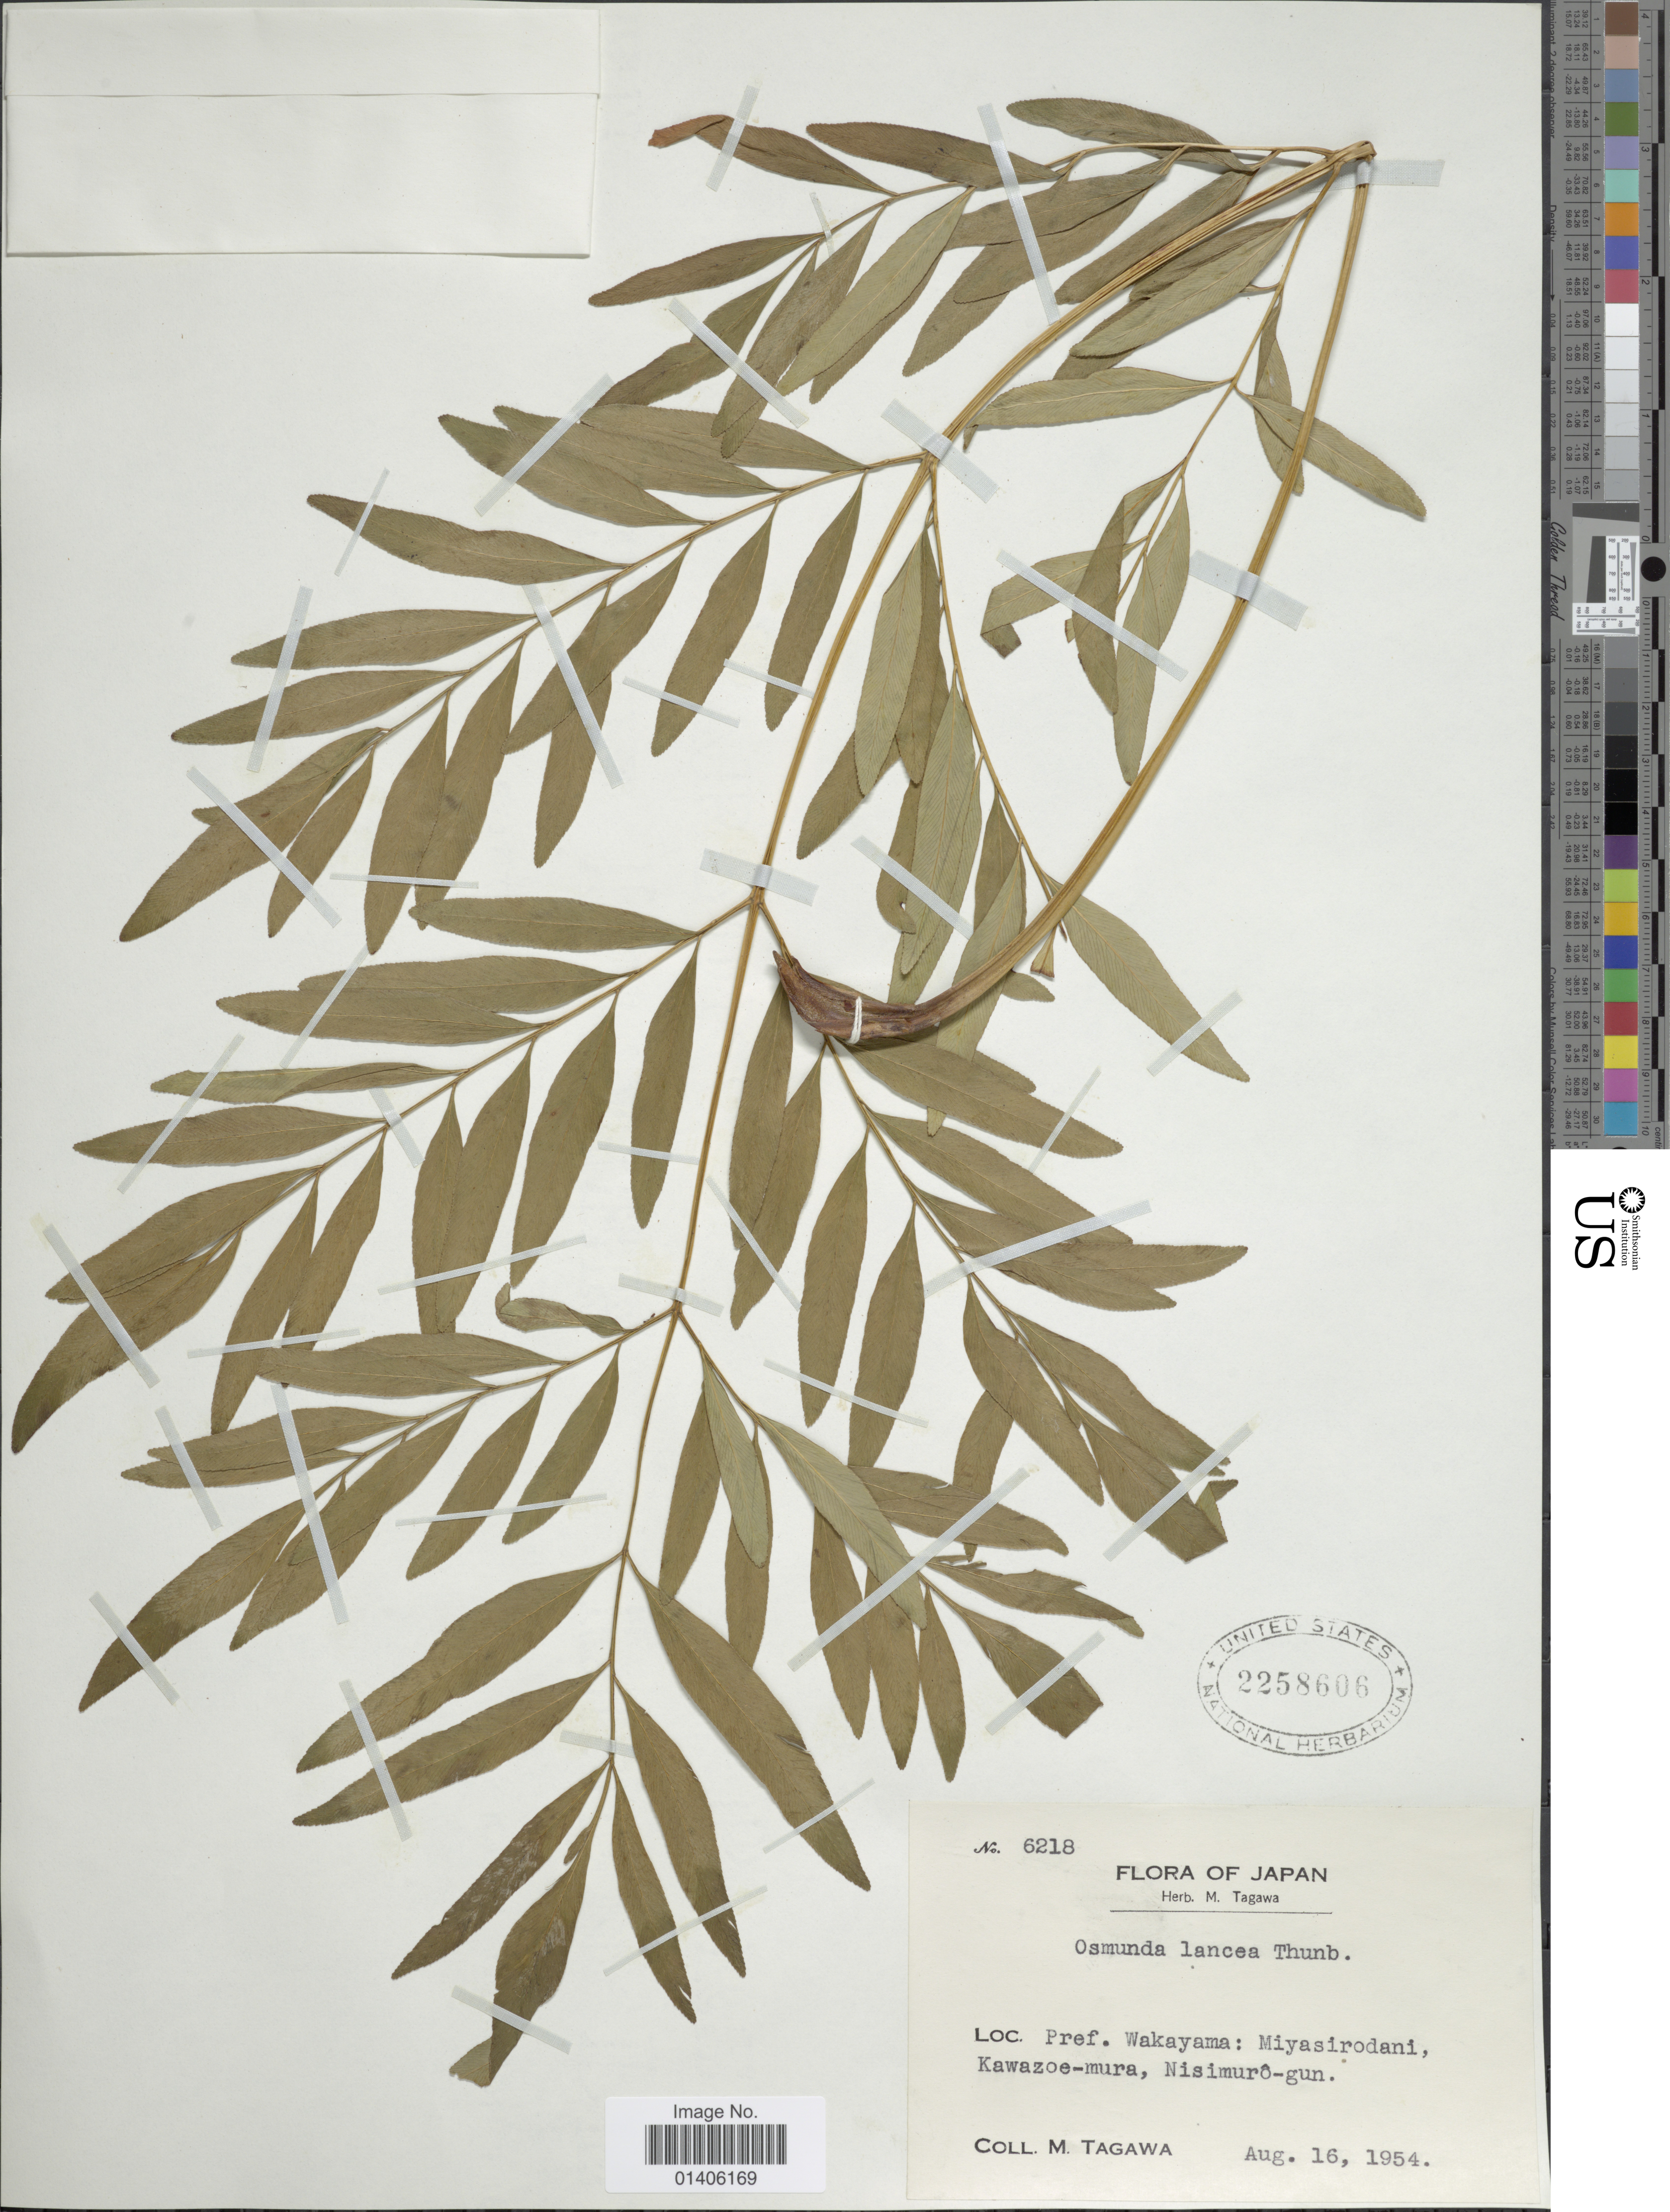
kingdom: Plantae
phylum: Tracheophyta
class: Polypodiopsida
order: Osmundales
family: Osmundaceae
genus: Osmunda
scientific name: Osmunda lancea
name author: Thunb.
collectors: M. Tagawa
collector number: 6218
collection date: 1954-08-16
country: Japan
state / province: Wakayama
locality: Pref. Wakayama: Miyasirodani, Kawazoe-mura, Nisimurô-gun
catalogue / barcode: US 2258606